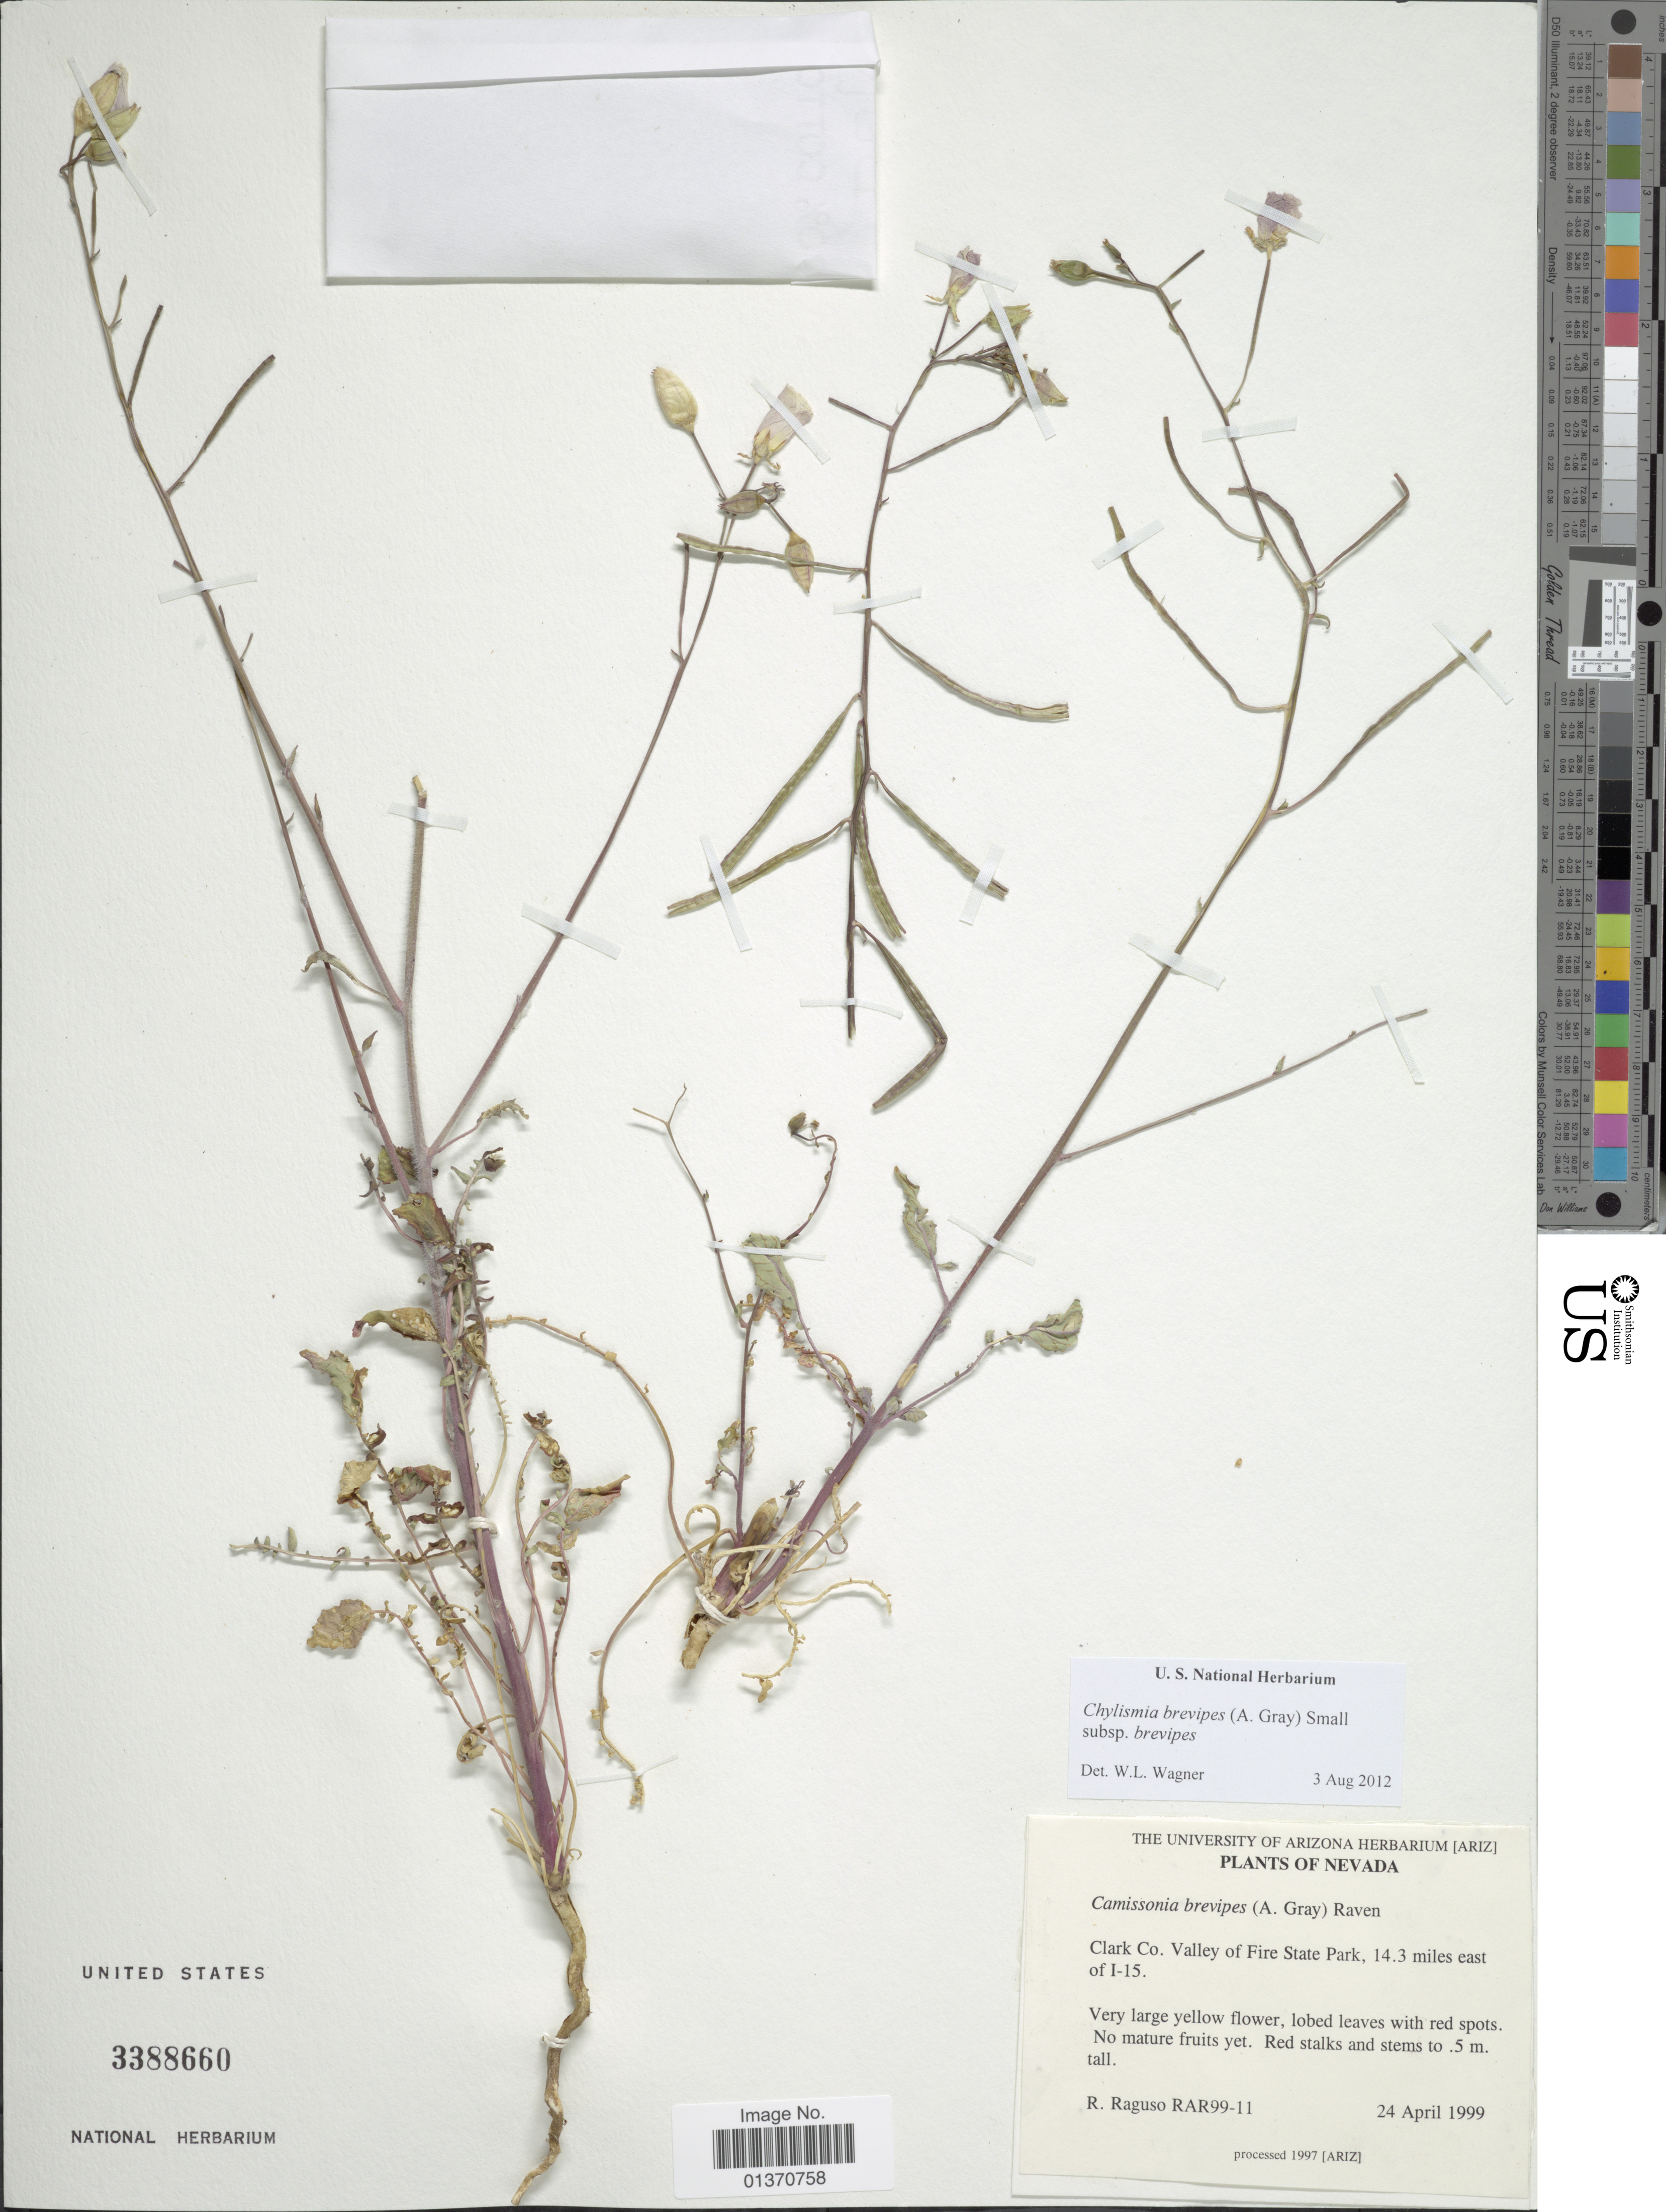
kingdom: Plantae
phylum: Tracheophyta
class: Magnoliopsida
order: Myrtales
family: Onagraceae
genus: Chylismia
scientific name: Chylismia brevipes subsp. brevipes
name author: (A. Gray) Small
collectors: R. Raguso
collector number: RAR99-11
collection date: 1999-04-24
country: United States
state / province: Nevada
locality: Clark Co. Valley of Fire State Park, 14.3 miles east of I-15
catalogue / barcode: US 3388660